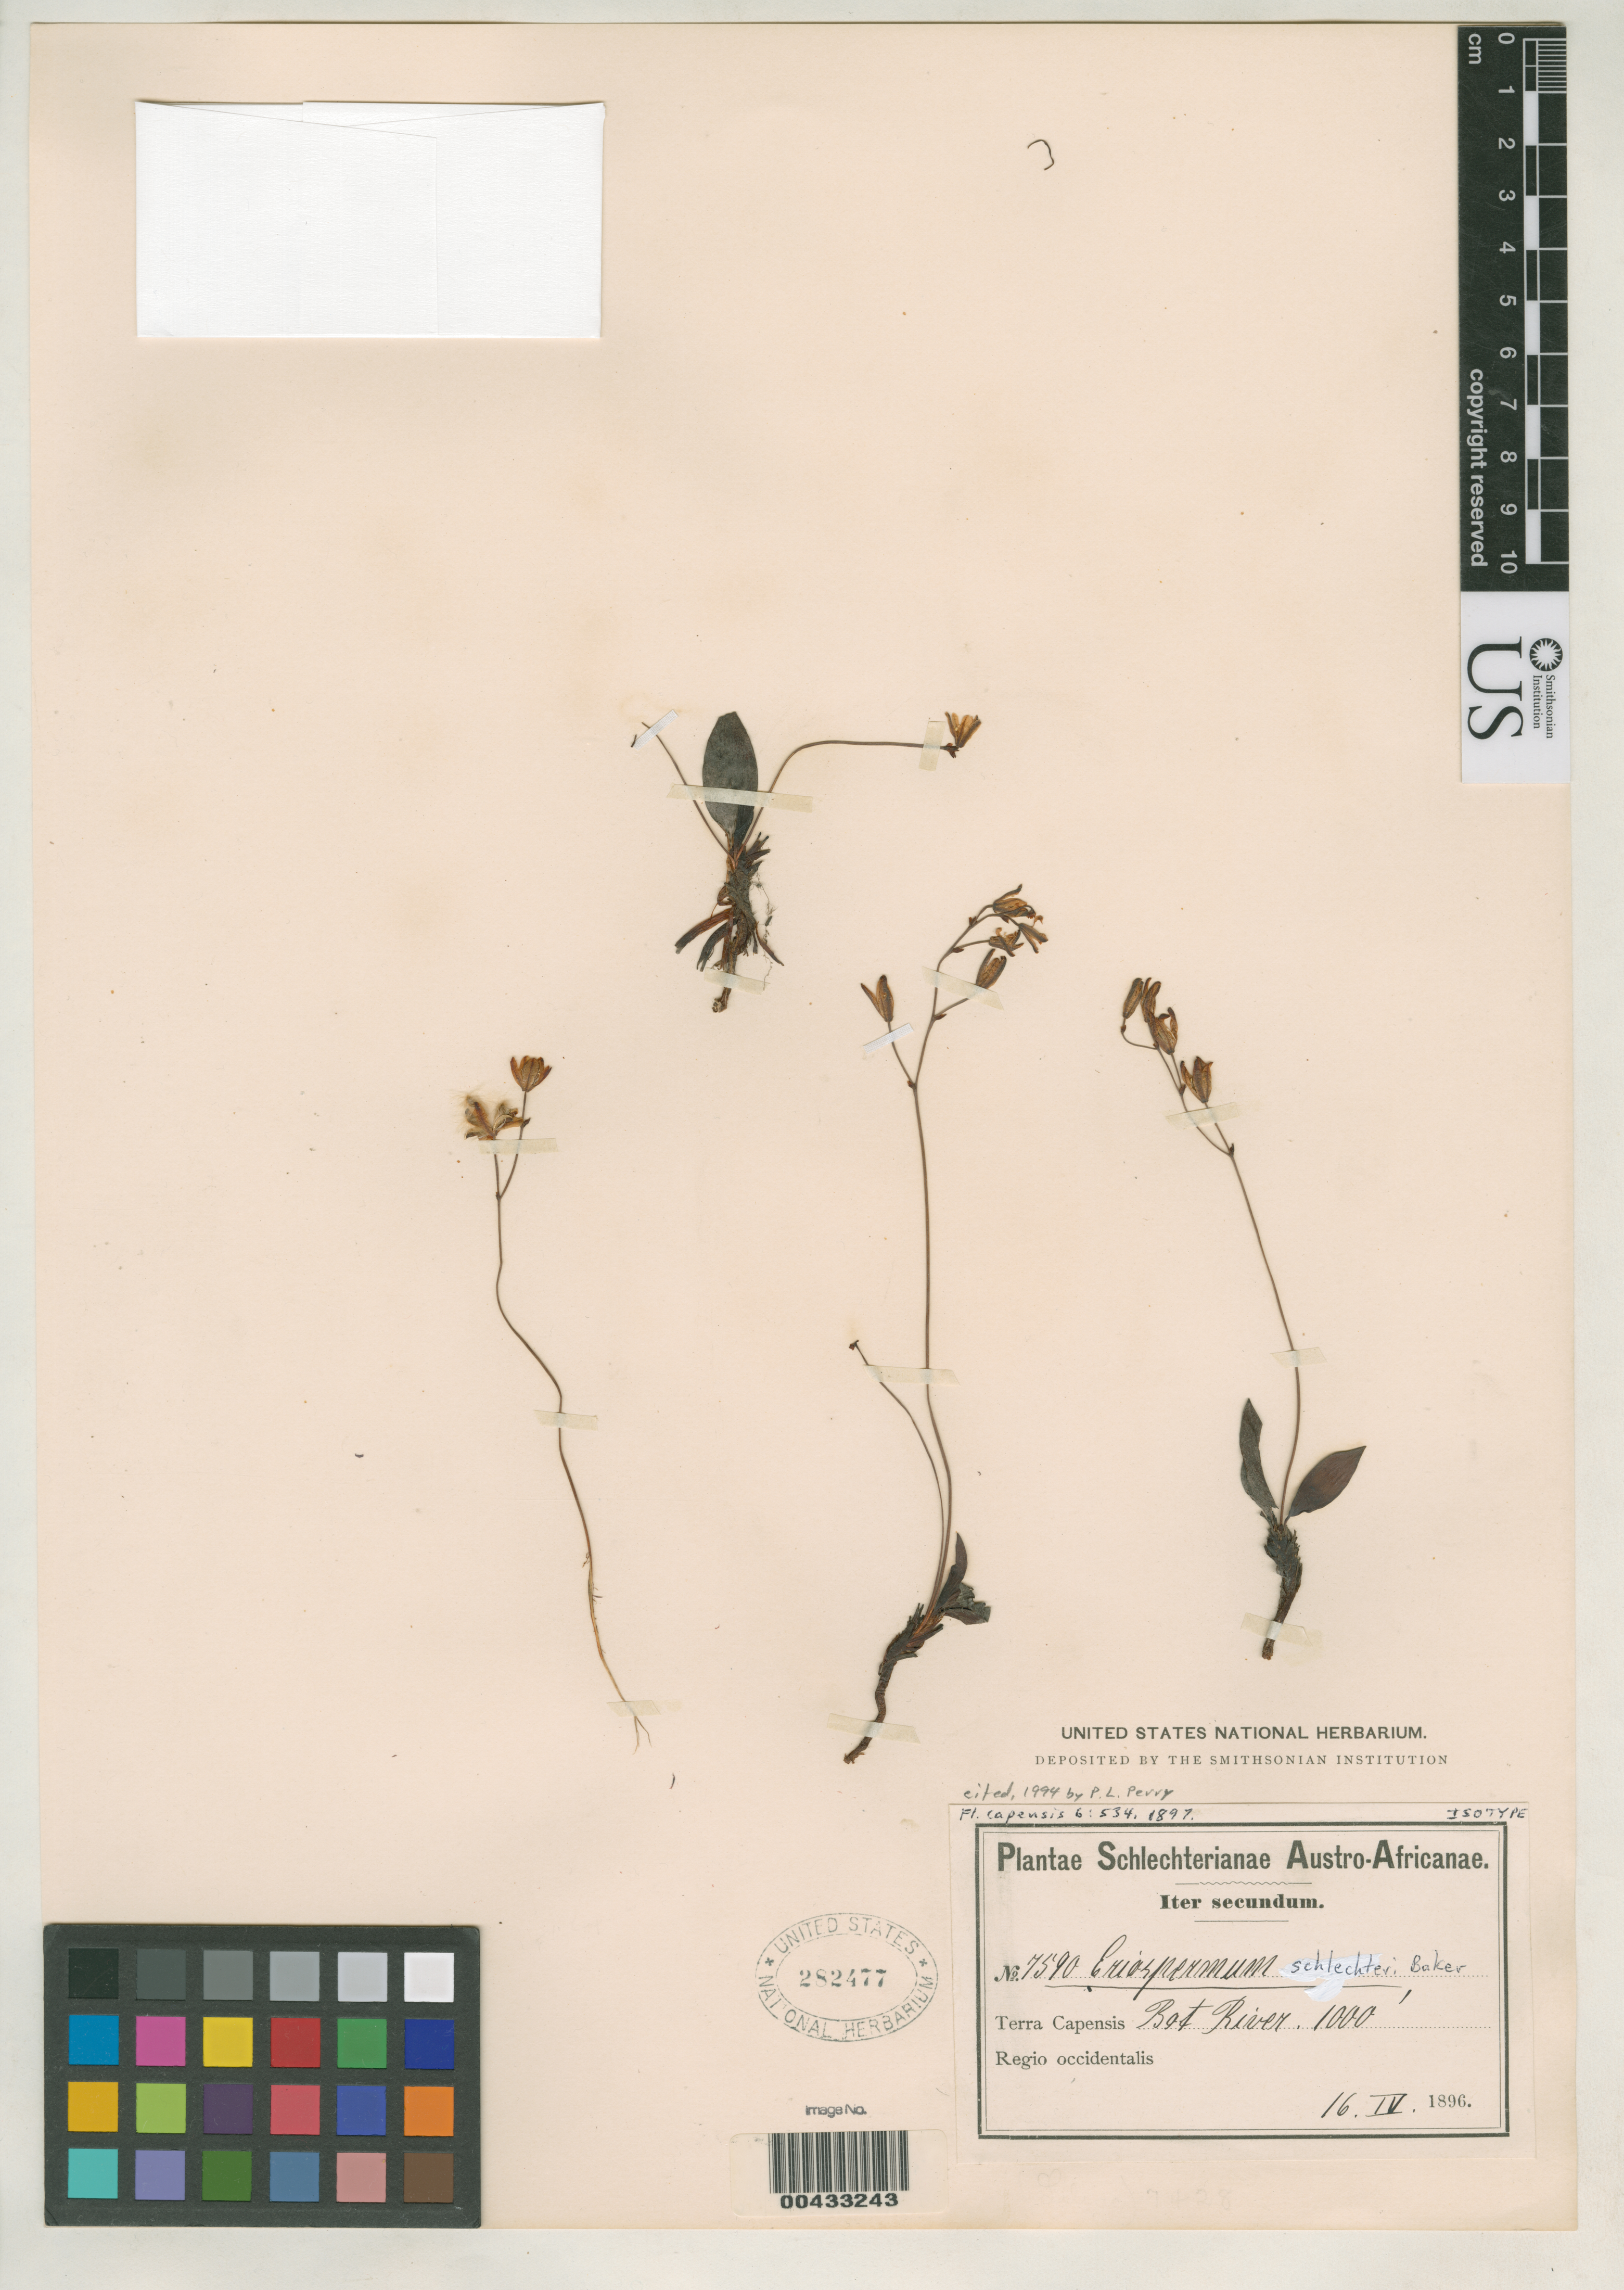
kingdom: Plantae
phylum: Tracheophyta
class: Liliopsida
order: Asparagales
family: Asparagaceae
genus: Eriospermum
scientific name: Eriospermum schlechteri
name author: Baker in Dyer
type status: Isotype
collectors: F. R. R. Schlechter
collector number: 7590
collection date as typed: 16 Apr 1896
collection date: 1896-04-16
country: South Africa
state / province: Western Cape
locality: Bot River.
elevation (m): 3048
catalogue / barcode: US 282477